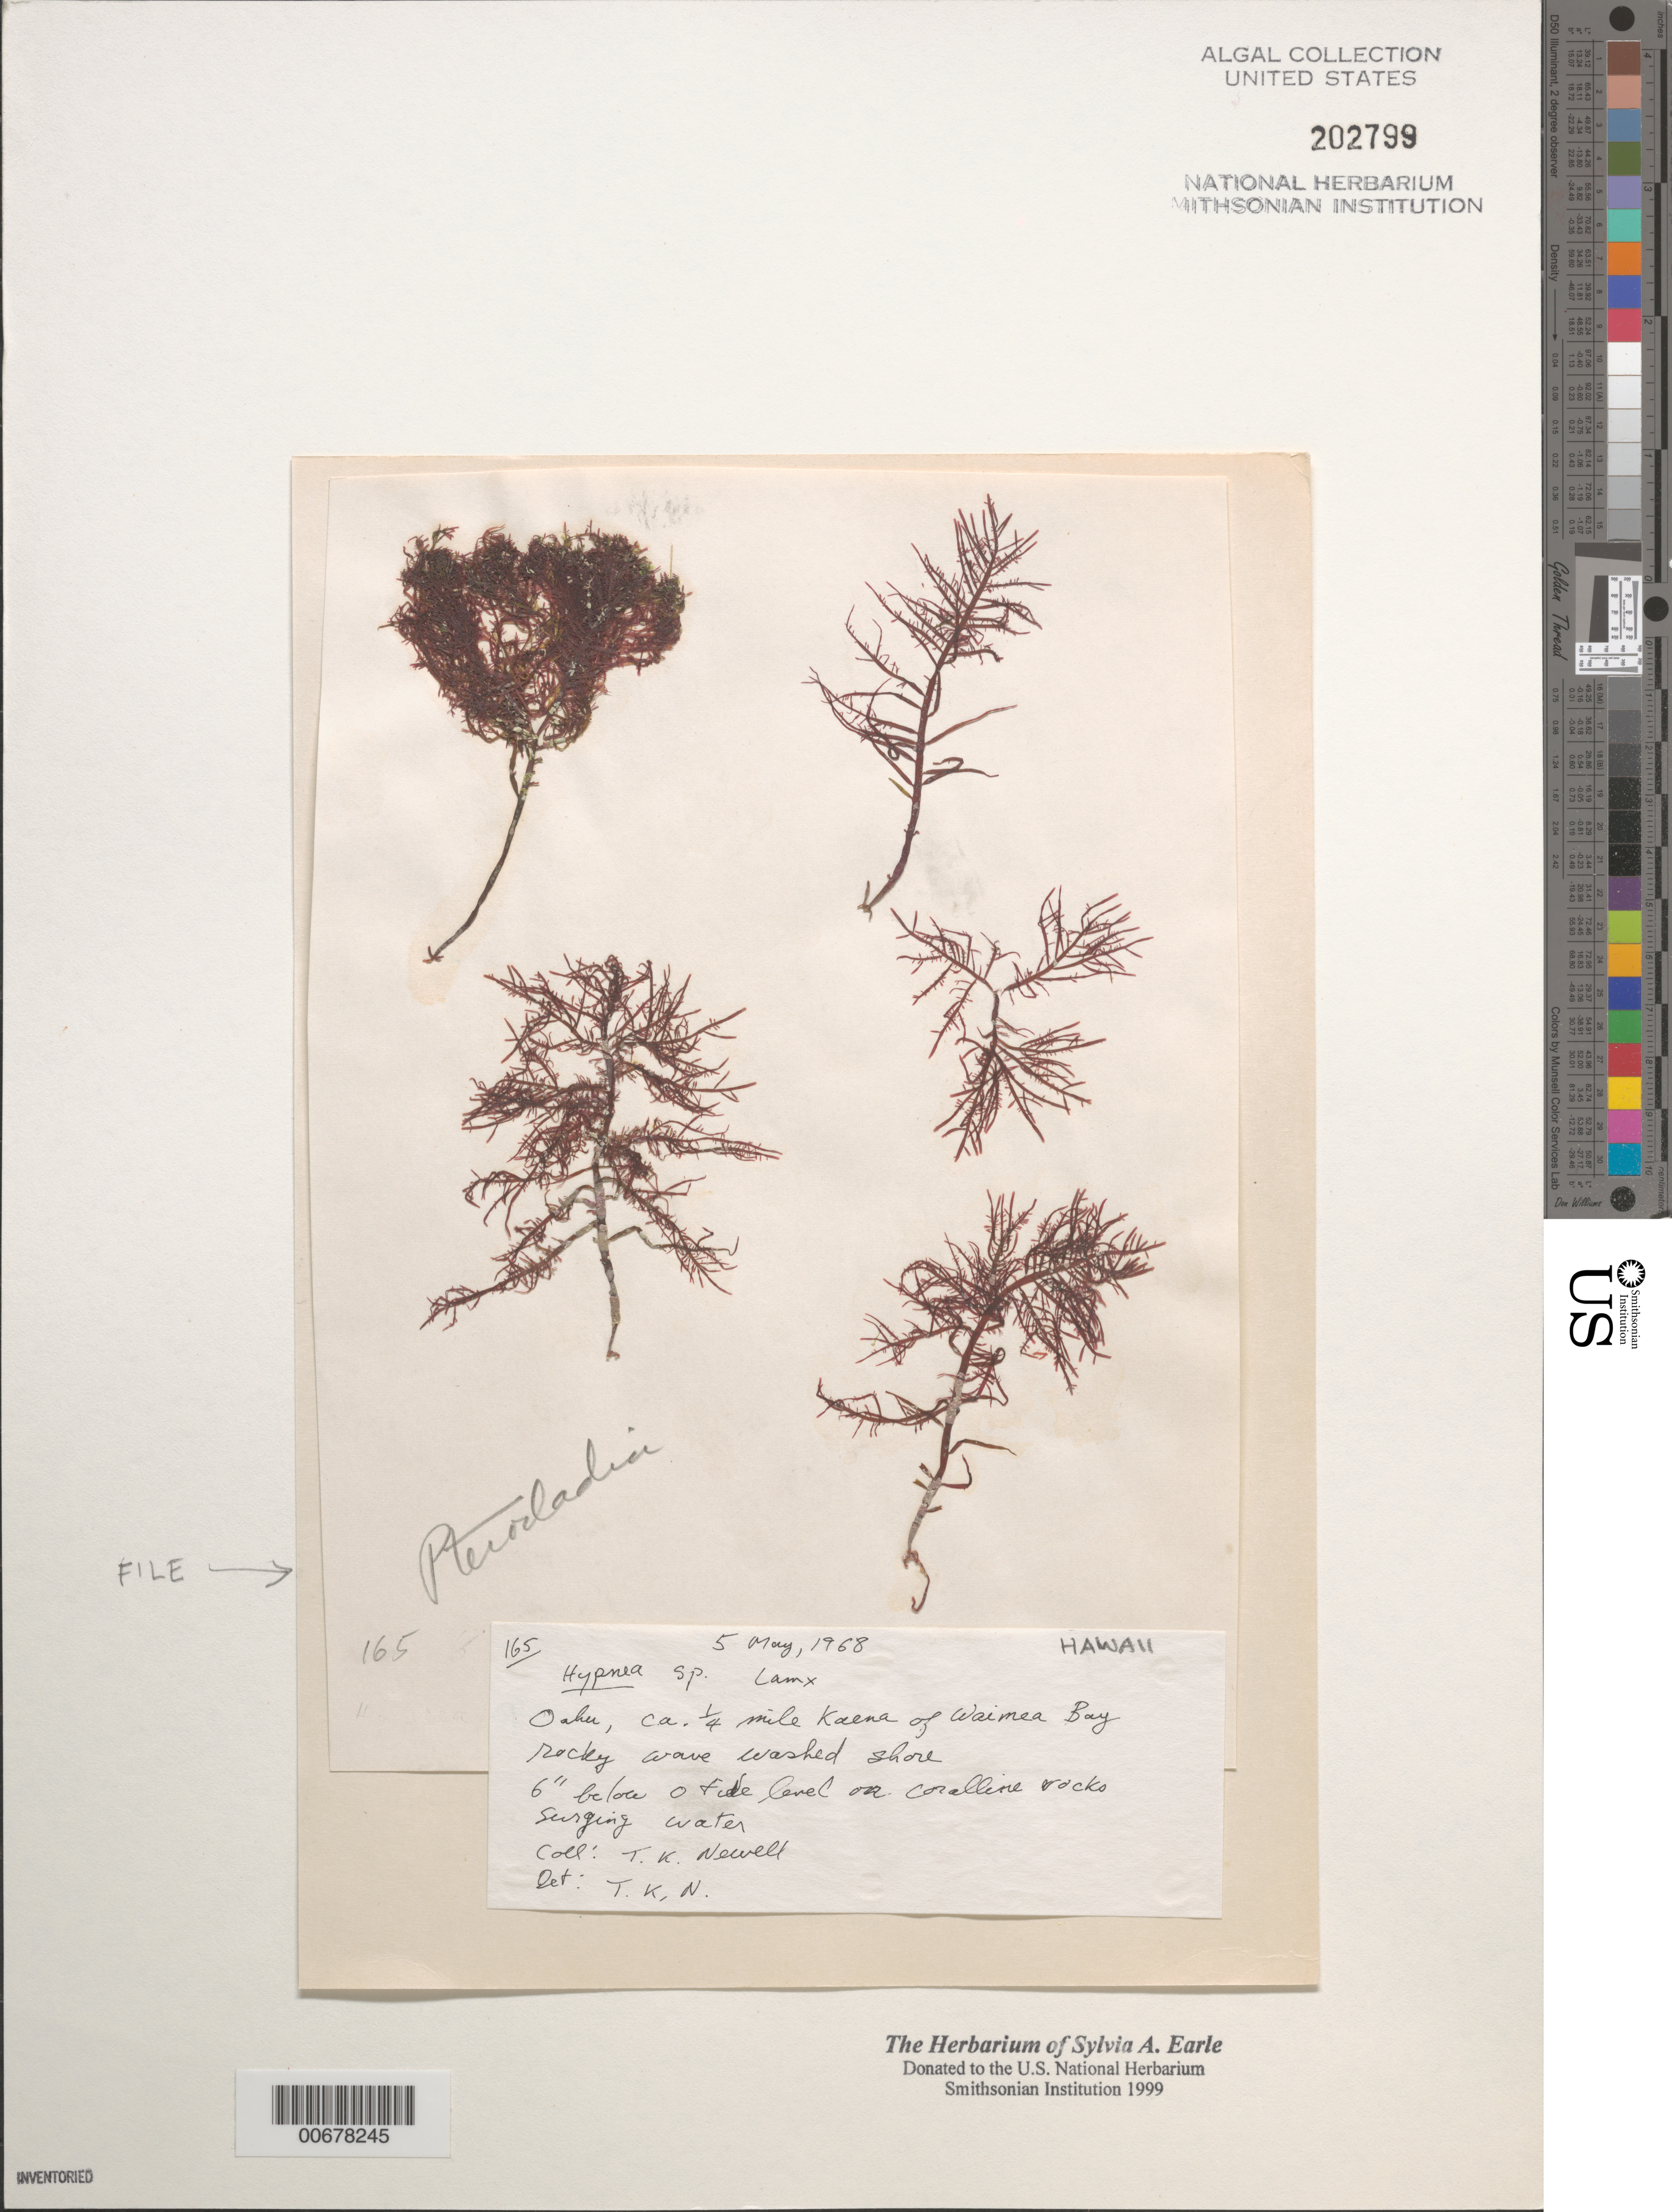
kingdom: Plantae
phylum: Rhodophyta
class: Florideophyceae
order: Gelidiales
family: Pterocladiaceae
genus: Pterocladia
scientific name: Pterocladia sp.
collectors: T. K. Newell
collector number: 165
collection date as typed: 05 May 1968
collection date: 1968-05-05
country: United States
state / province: Hawaii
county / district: Honolulu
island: Oahu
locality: Ca. 1/4th mile Kaena of Waimea Bay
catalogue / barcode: US 202799